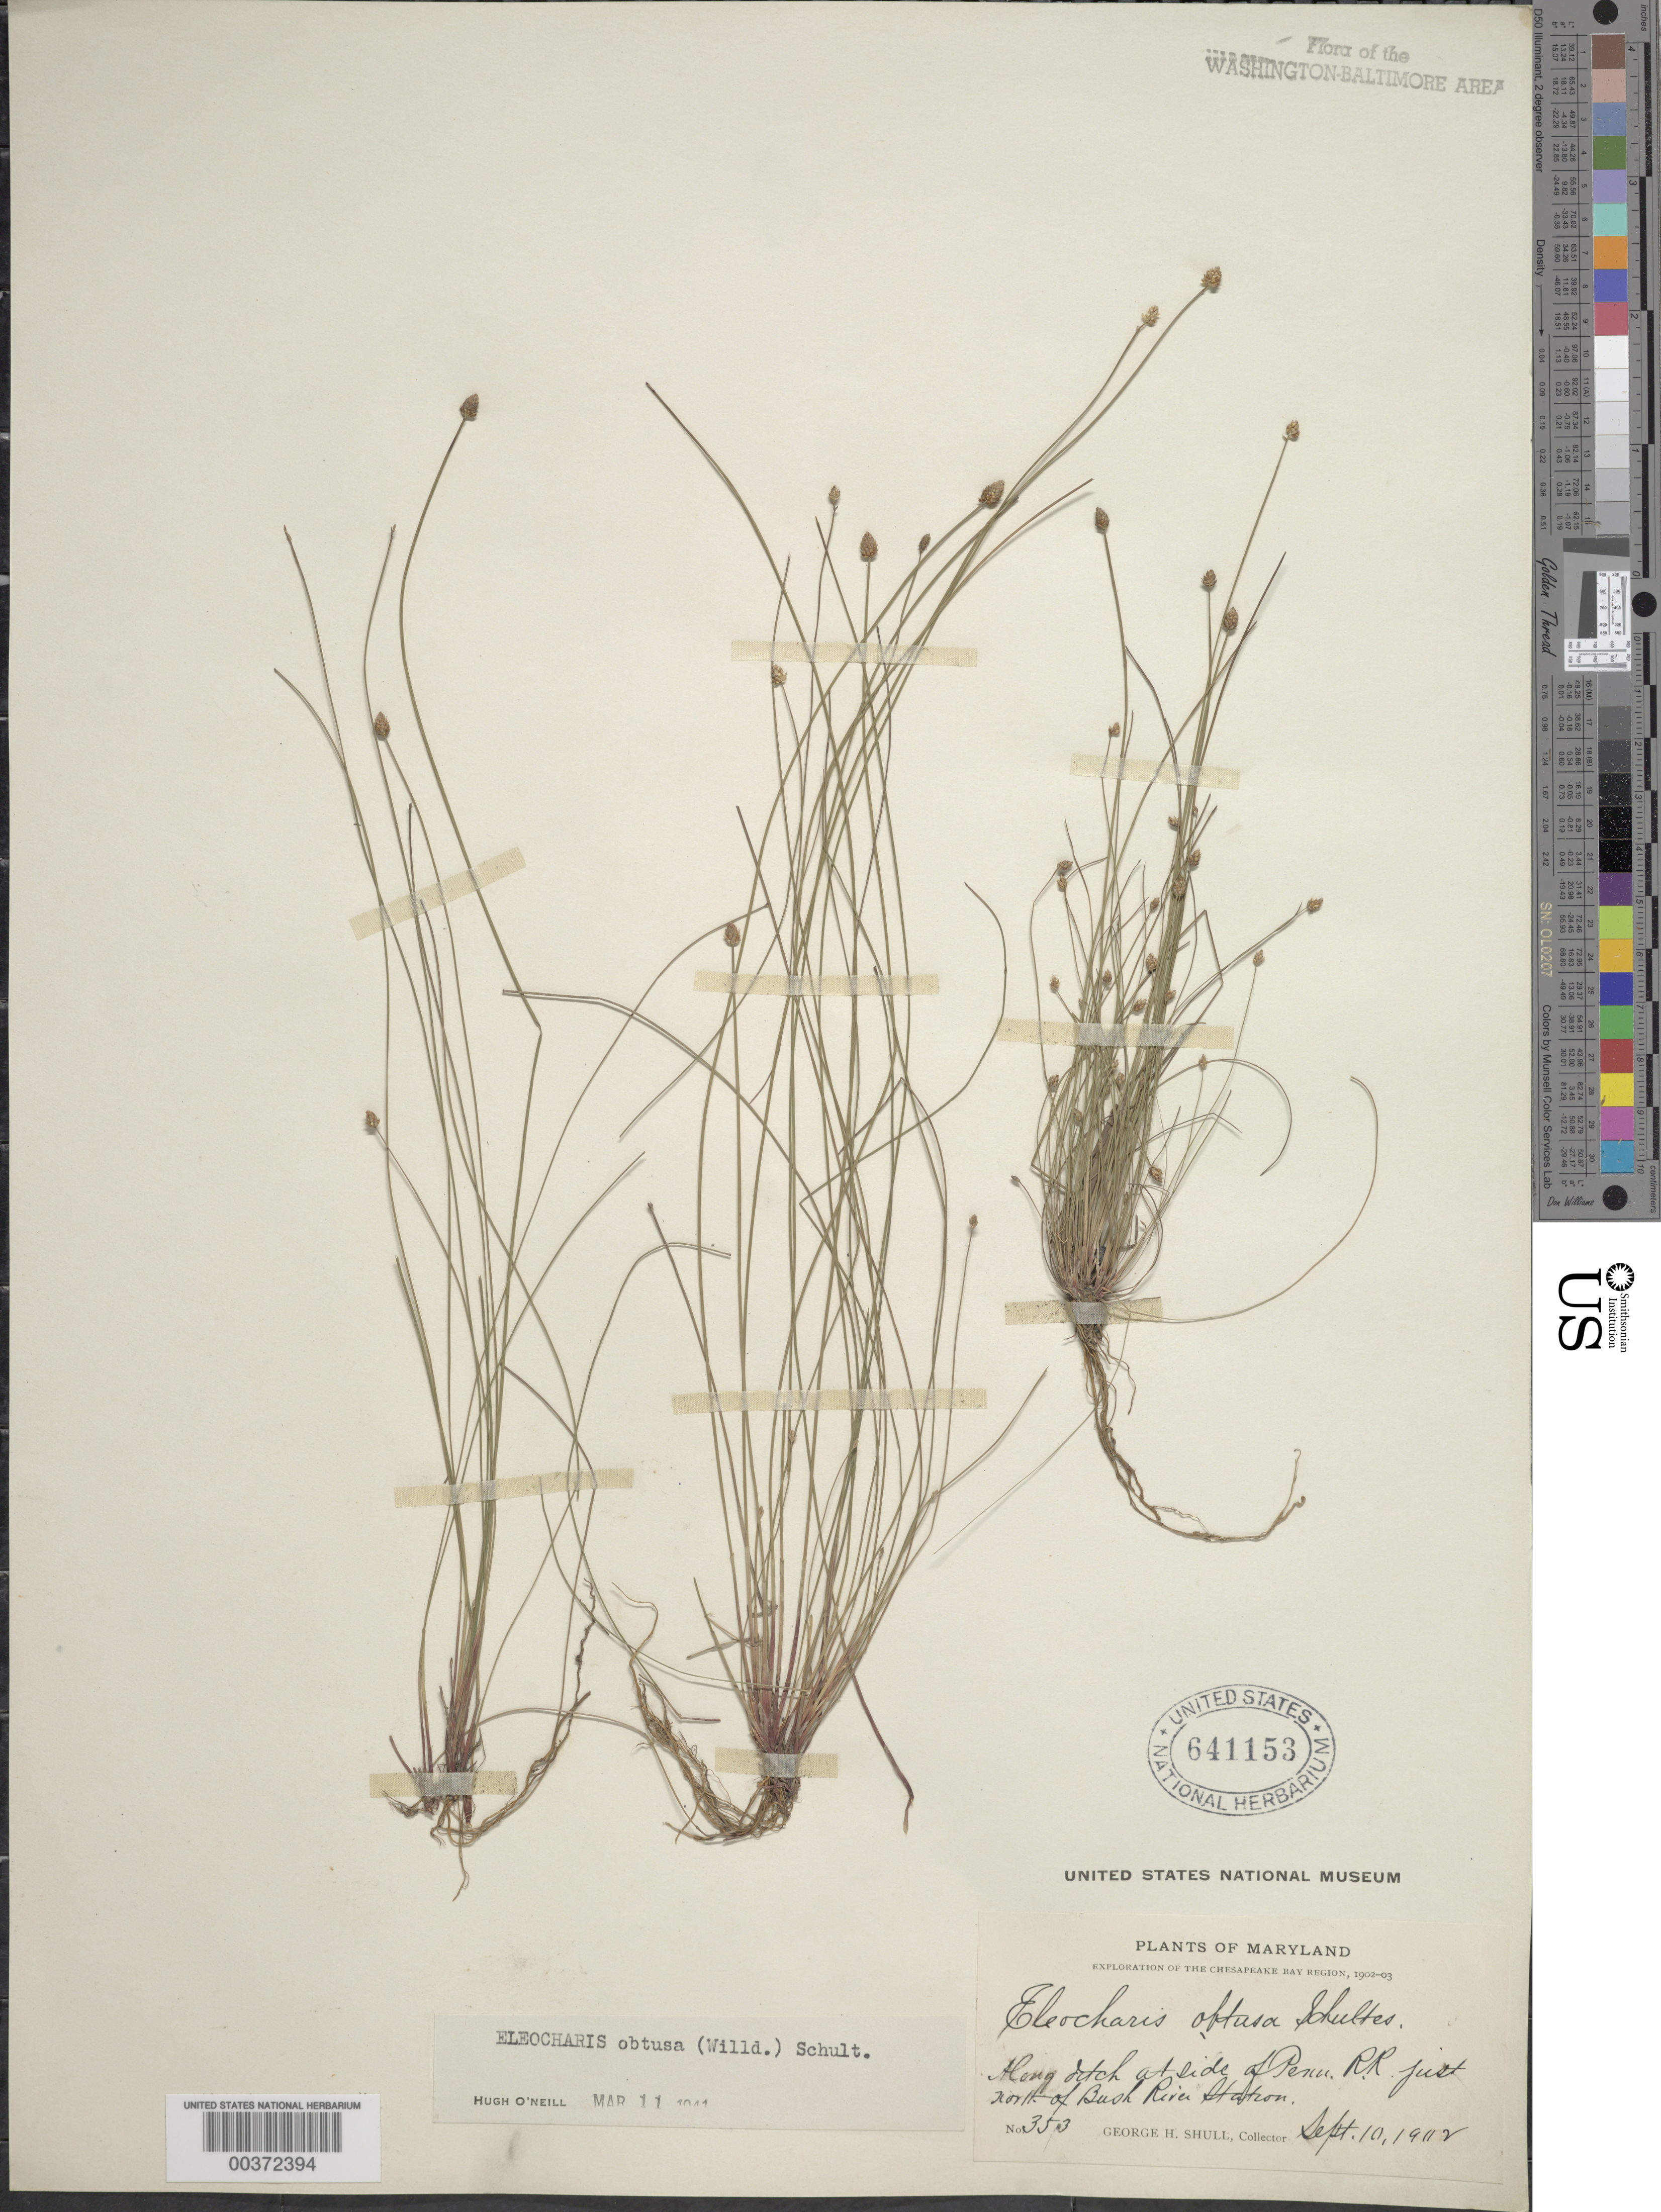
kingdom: Plantae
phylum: Tracheophyta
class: Liliopsida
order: Poales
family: Cyperaceae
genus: Eleocharis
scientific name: Eleocharis obtusa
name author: (Willd.) Schult.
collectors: G. H. Shull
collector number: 353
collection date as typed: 10 Sep 1902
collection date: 1902-09-10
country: United States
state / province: Maryland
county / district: Harford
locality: Penn. Railroad, north of Bush River Station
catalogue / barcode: US 641153